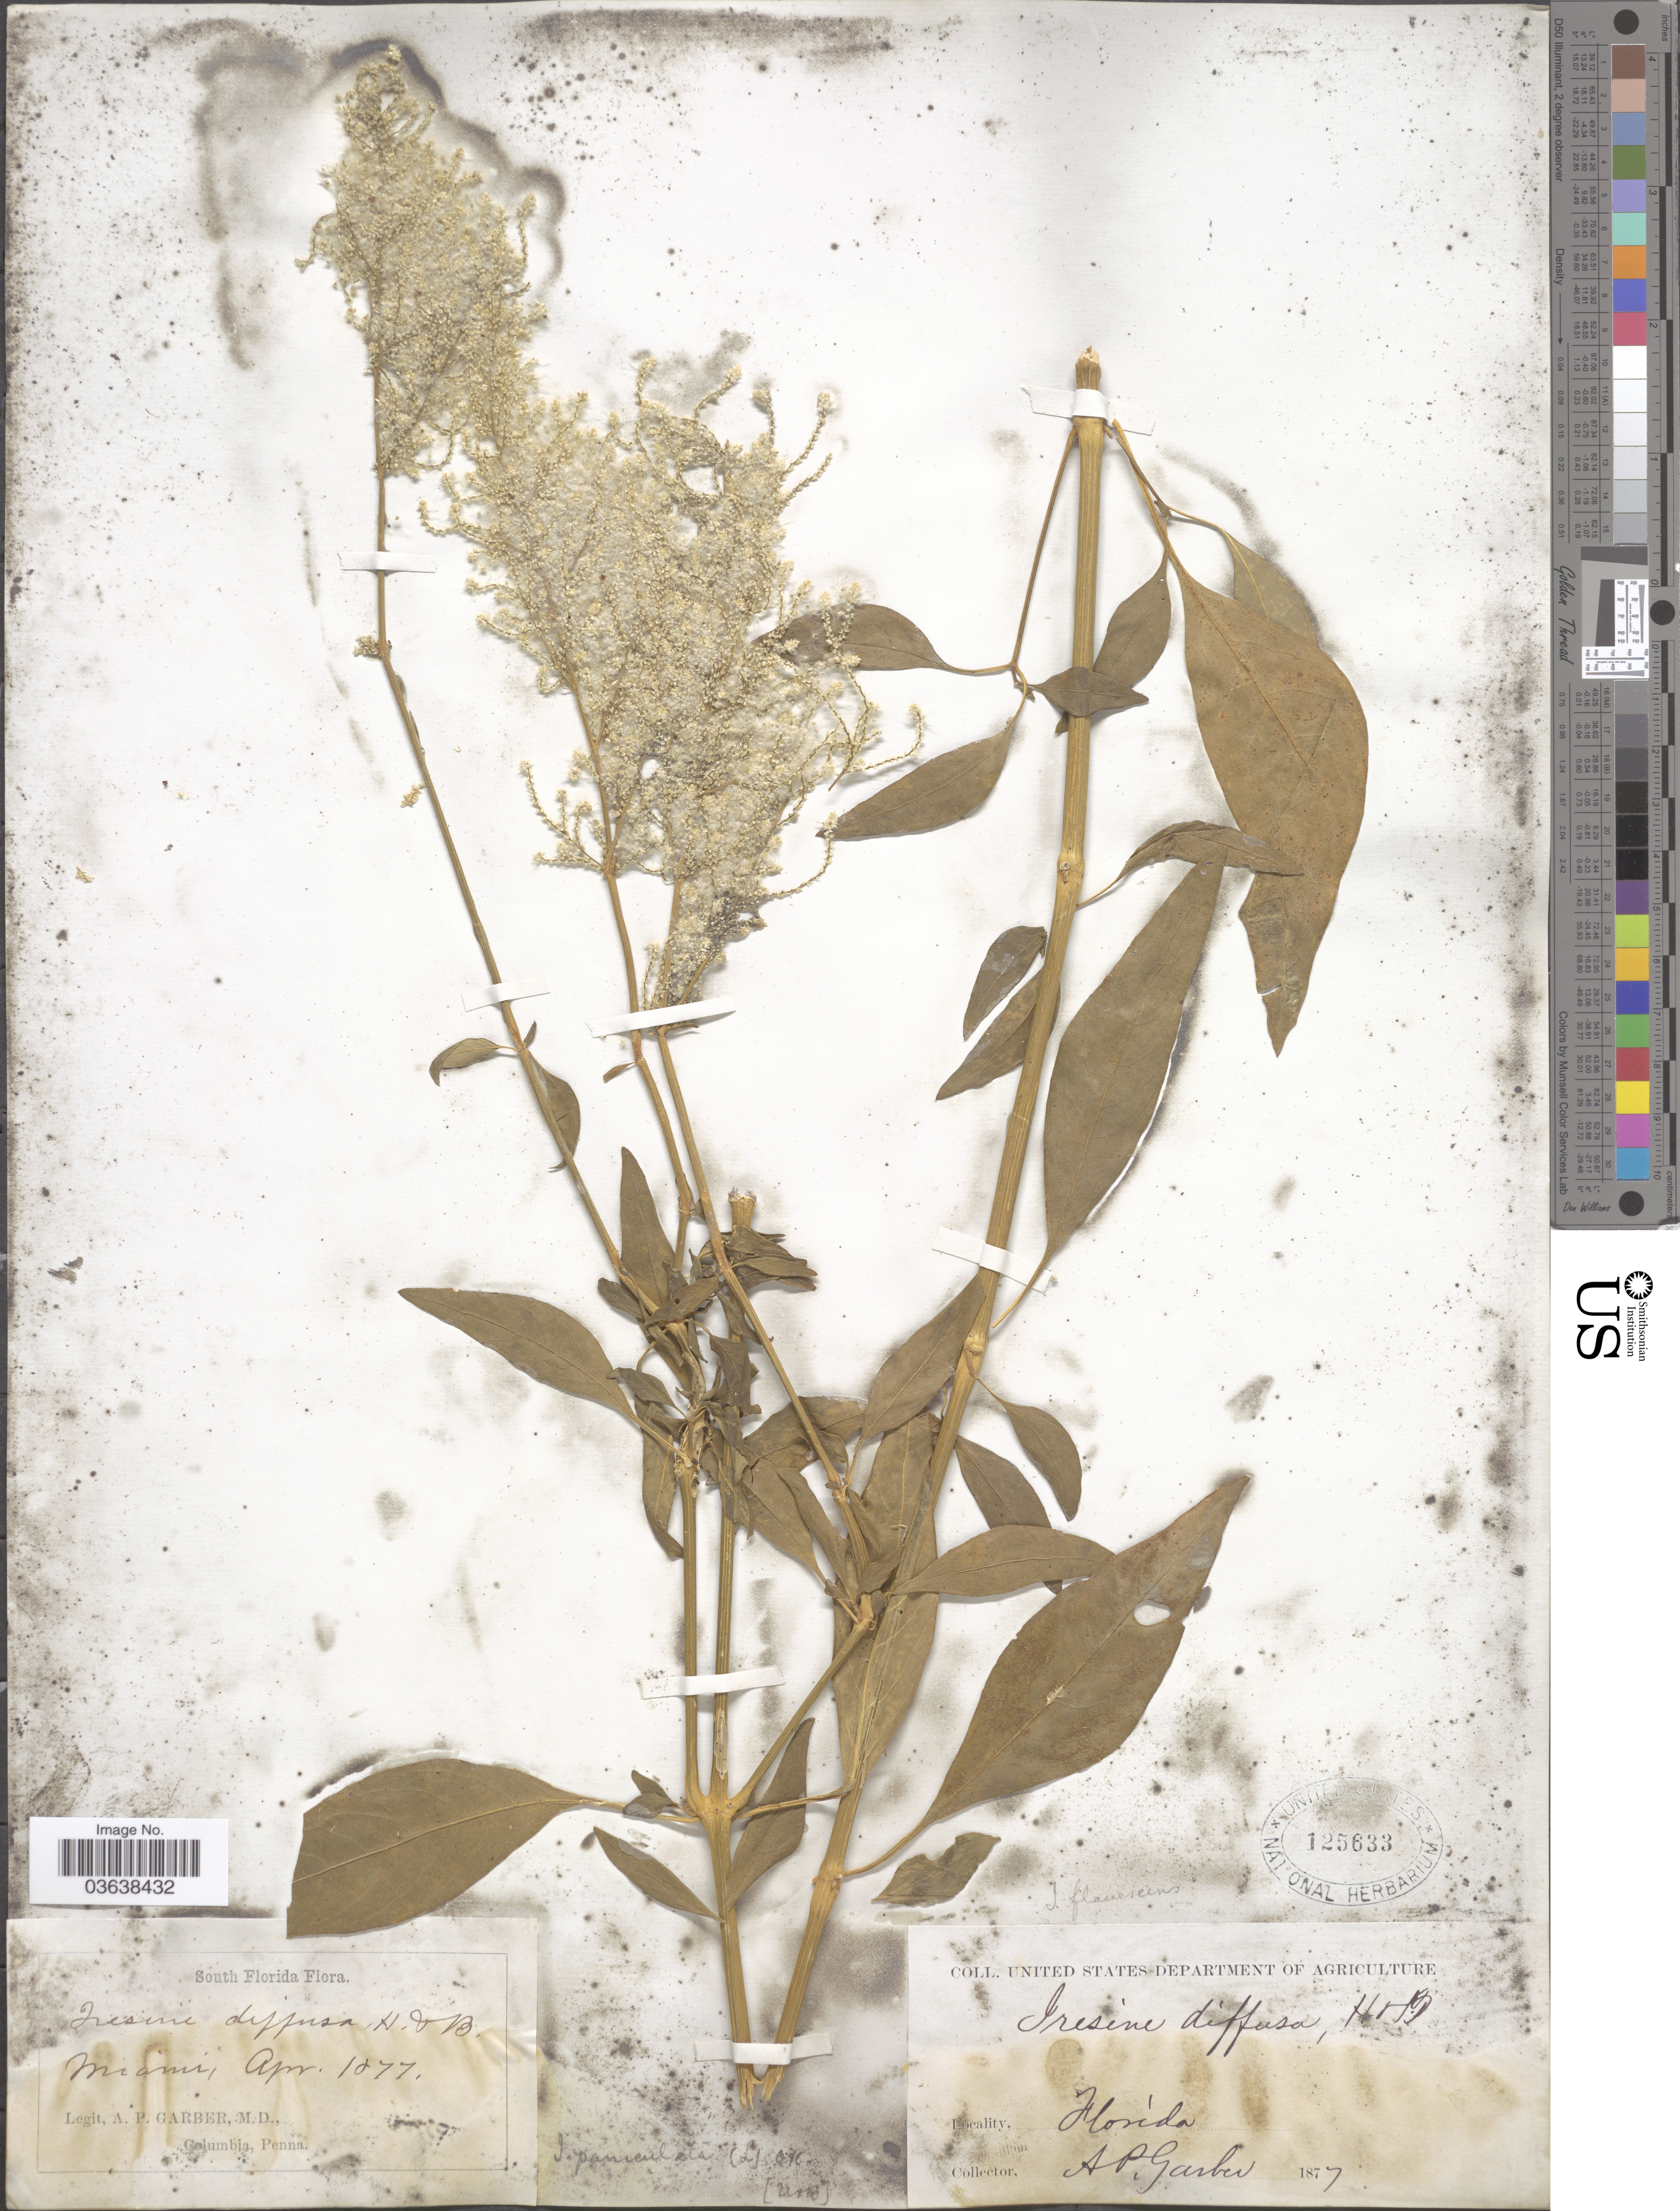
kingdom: Plantae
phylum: Tracheophyta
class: Magnoliopsida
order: Caryophyllales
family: Amaranthaceae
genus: Iresine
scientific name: Iresine celosia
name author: L.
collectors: A. P. Garber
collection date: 1877-04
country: United States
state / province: Florida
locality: South Florida. Miami.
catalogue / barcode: US 125633